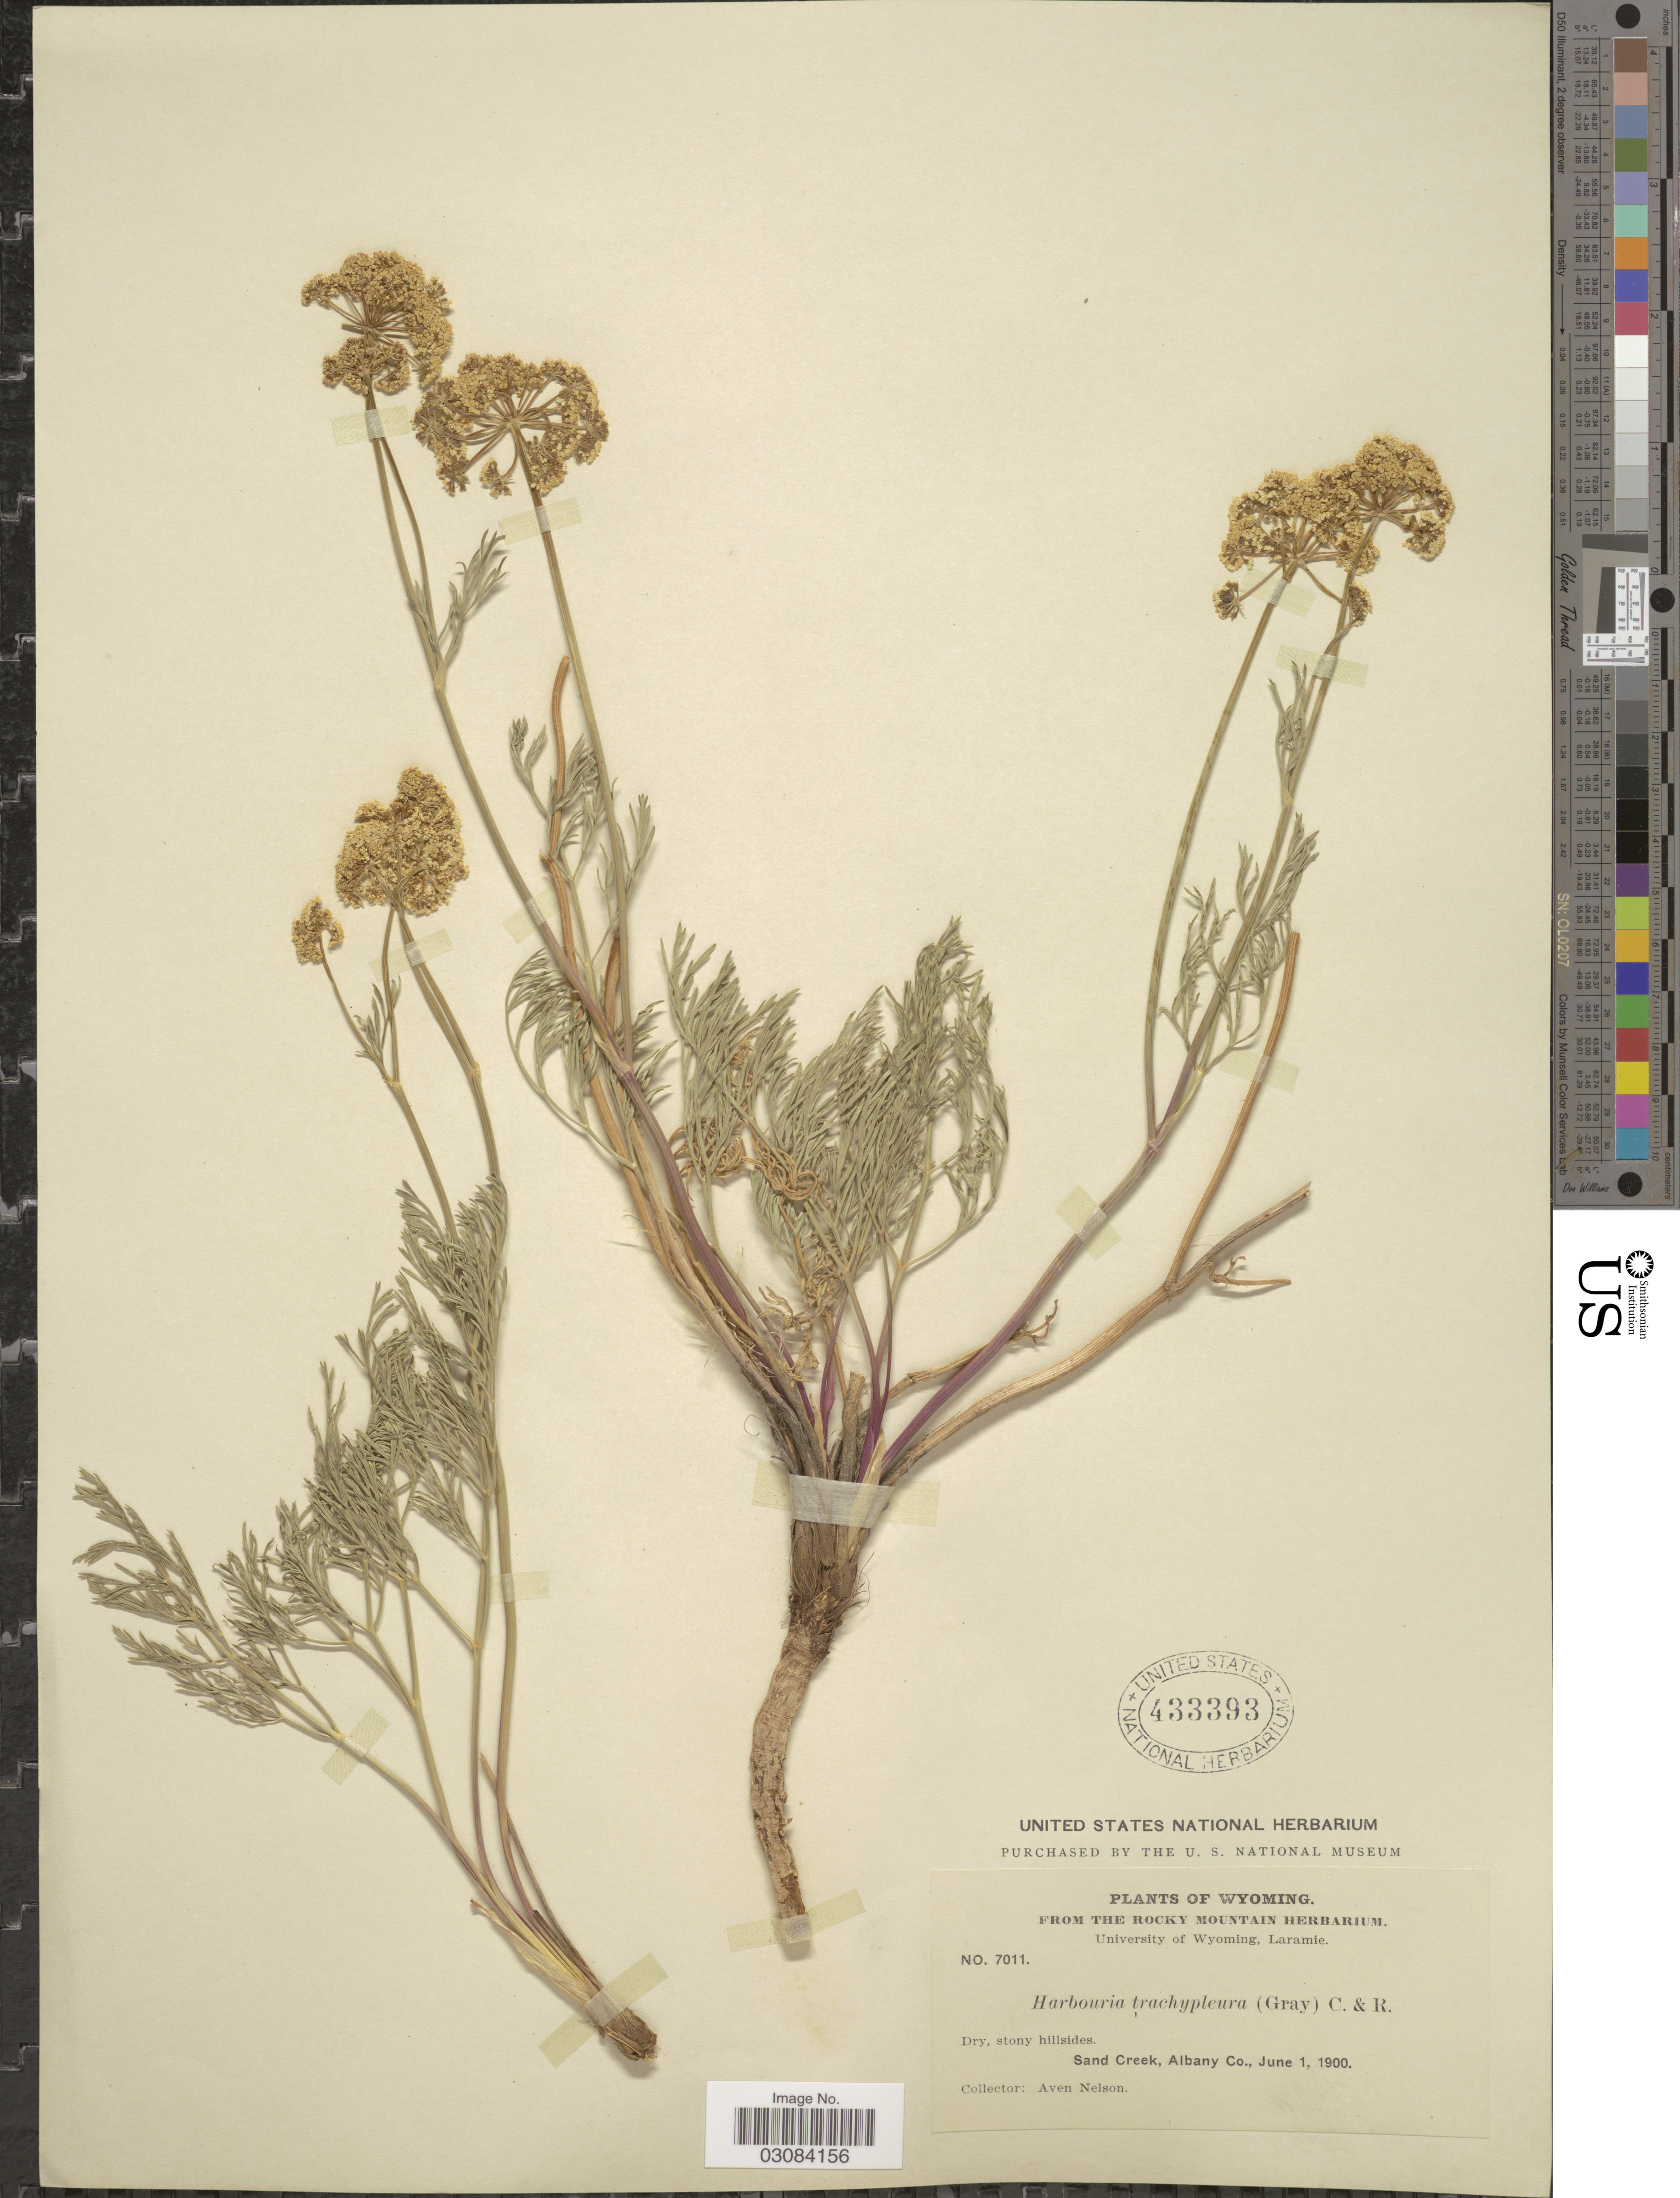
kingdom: Plantae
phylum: Tracheophyta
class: Magnoliopsida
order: Apiales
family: Apiaceae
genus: Harbouria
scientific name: Harbouria trachypleura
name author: (A. Gray) J.M. Coult. & Rose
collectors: A. Nelson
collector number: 7011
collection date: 1900-06-01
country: United States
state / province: Wyoming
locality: Dry, stony hillsides. Sand Creek, Albany Co.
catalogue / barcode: US 433393